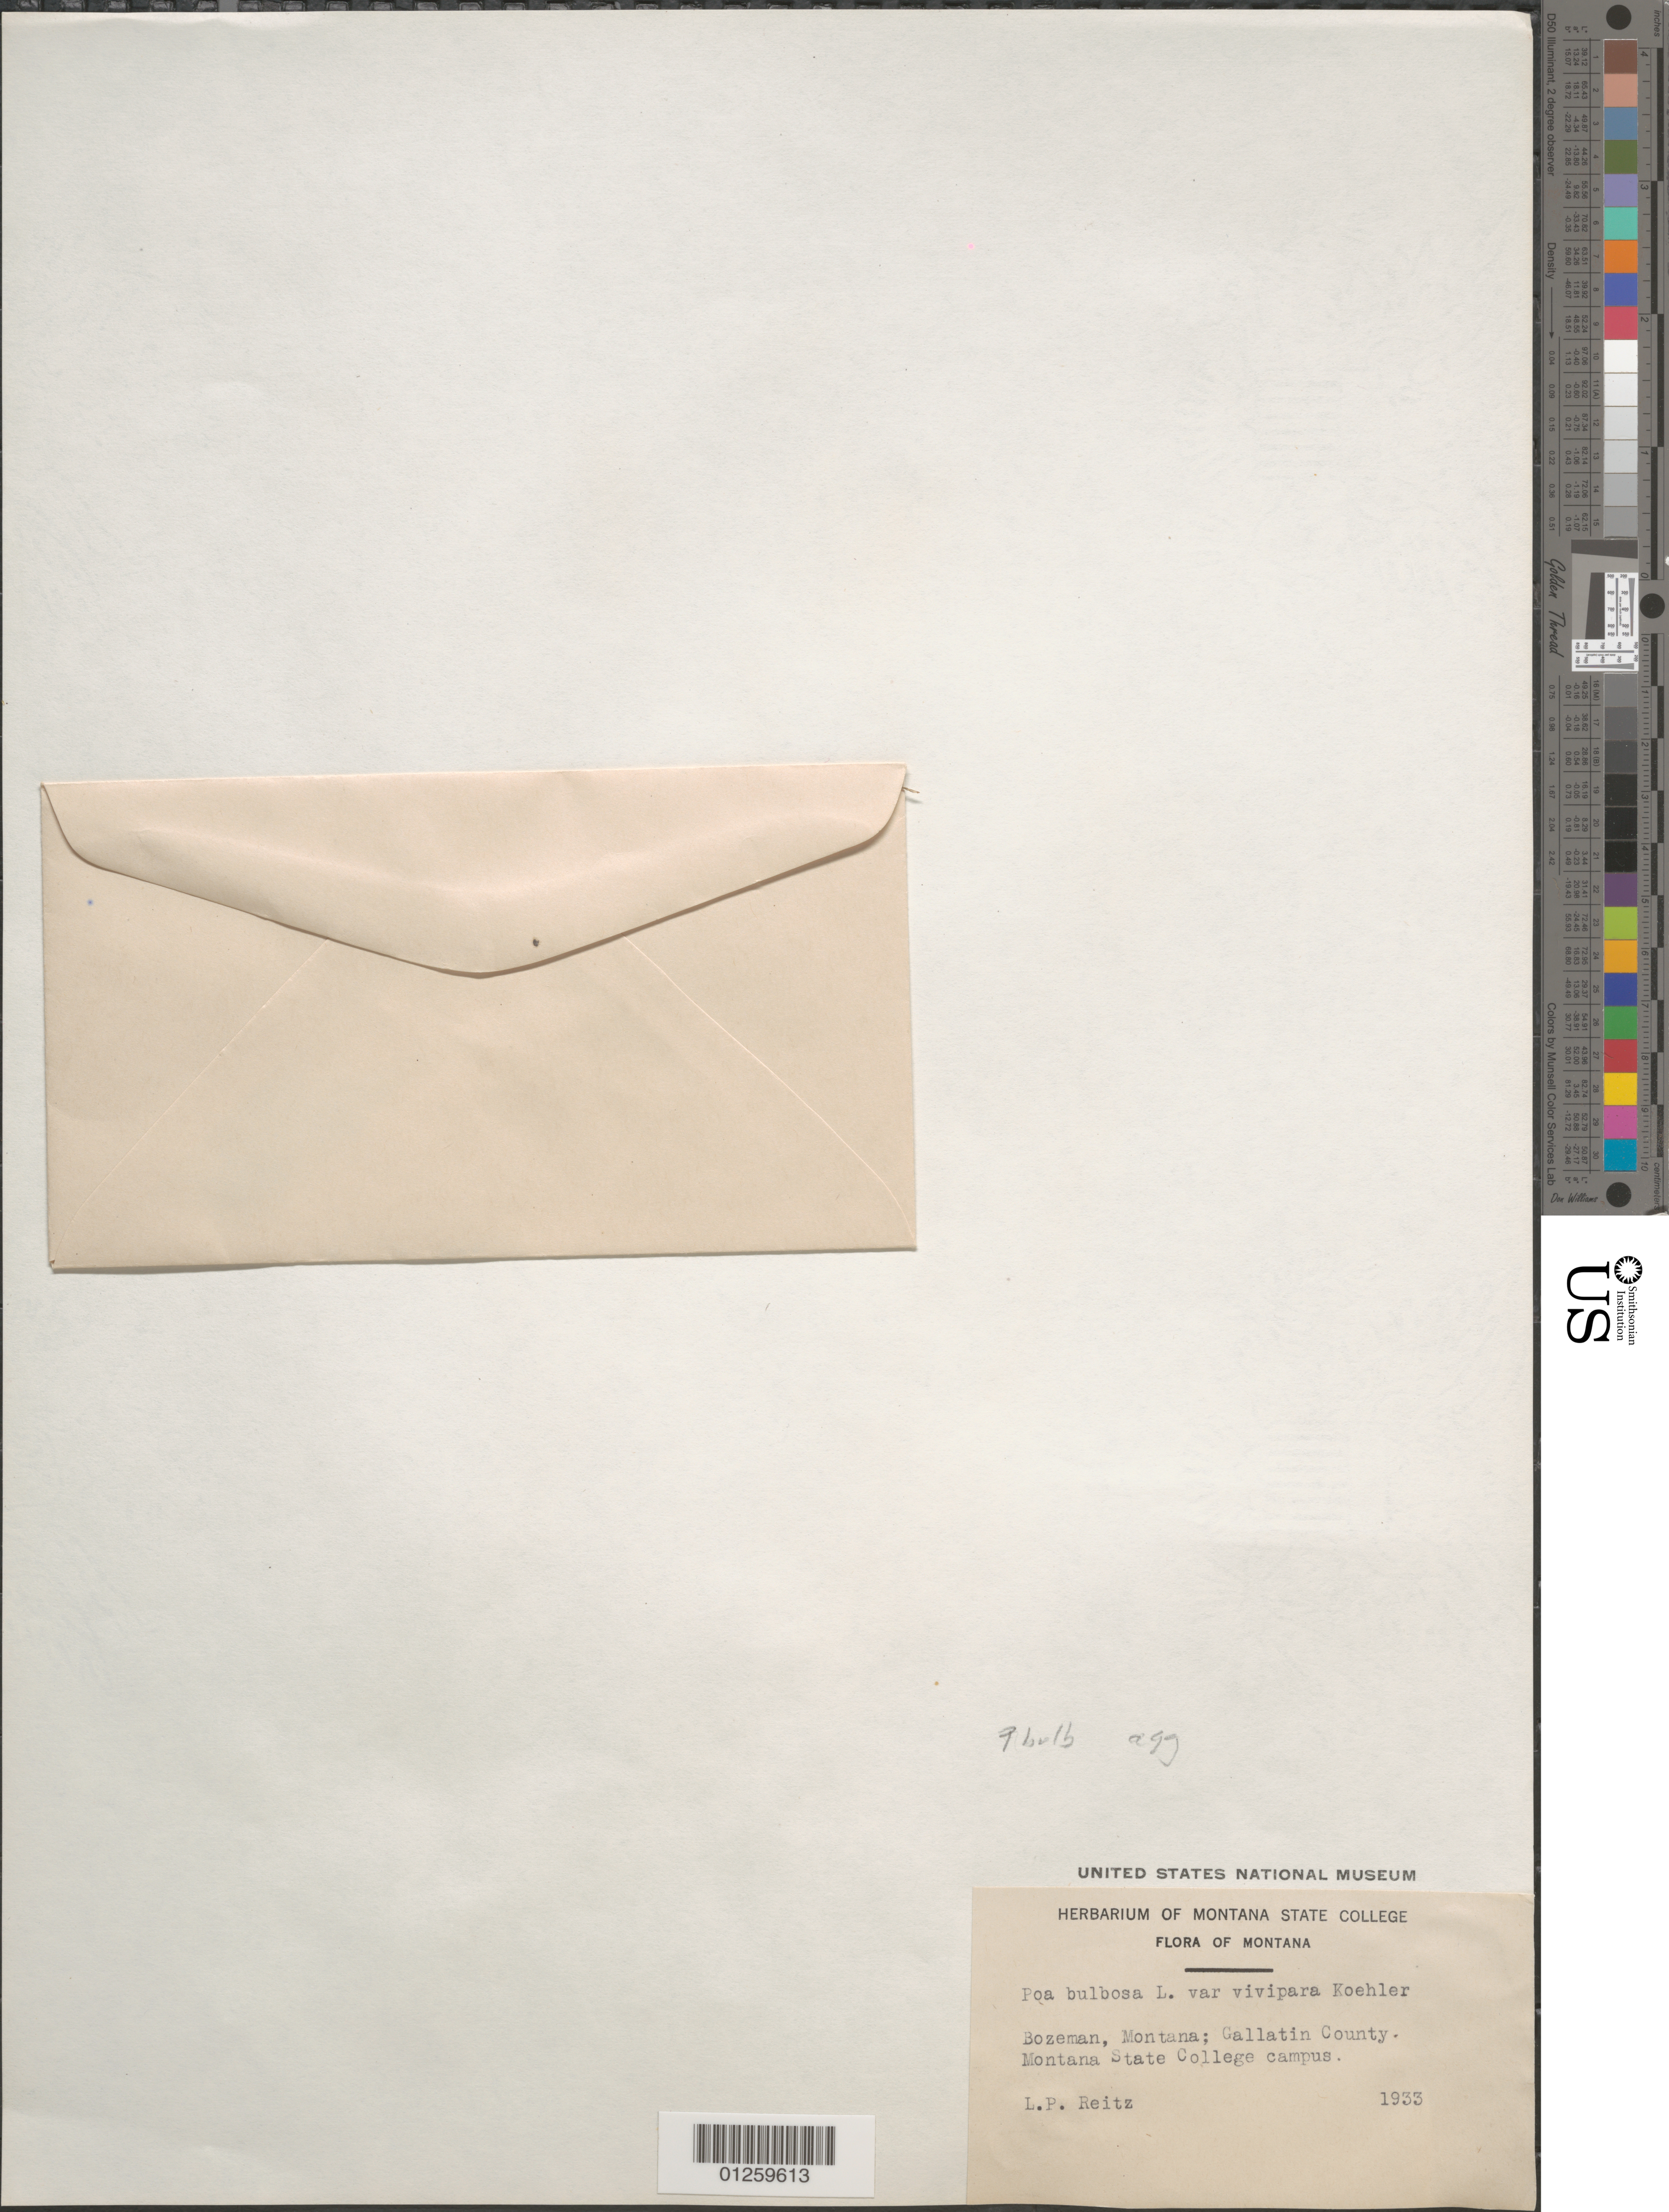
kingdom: Plantae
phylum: Tracheophyta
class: Liliopsida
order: Poales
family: Poaceae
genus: Poa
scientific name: Poa bulbosa agg. viviparous plant(s)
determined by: Soreng, Robert J., Research Associate (BOT), Smithsonian Institution - National Museum of Natural History (UNITED STATES)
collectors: L. Reitz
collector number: no coll number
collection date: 1933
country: United States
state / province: Montana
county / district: Gallatin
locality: Montana State College campus.